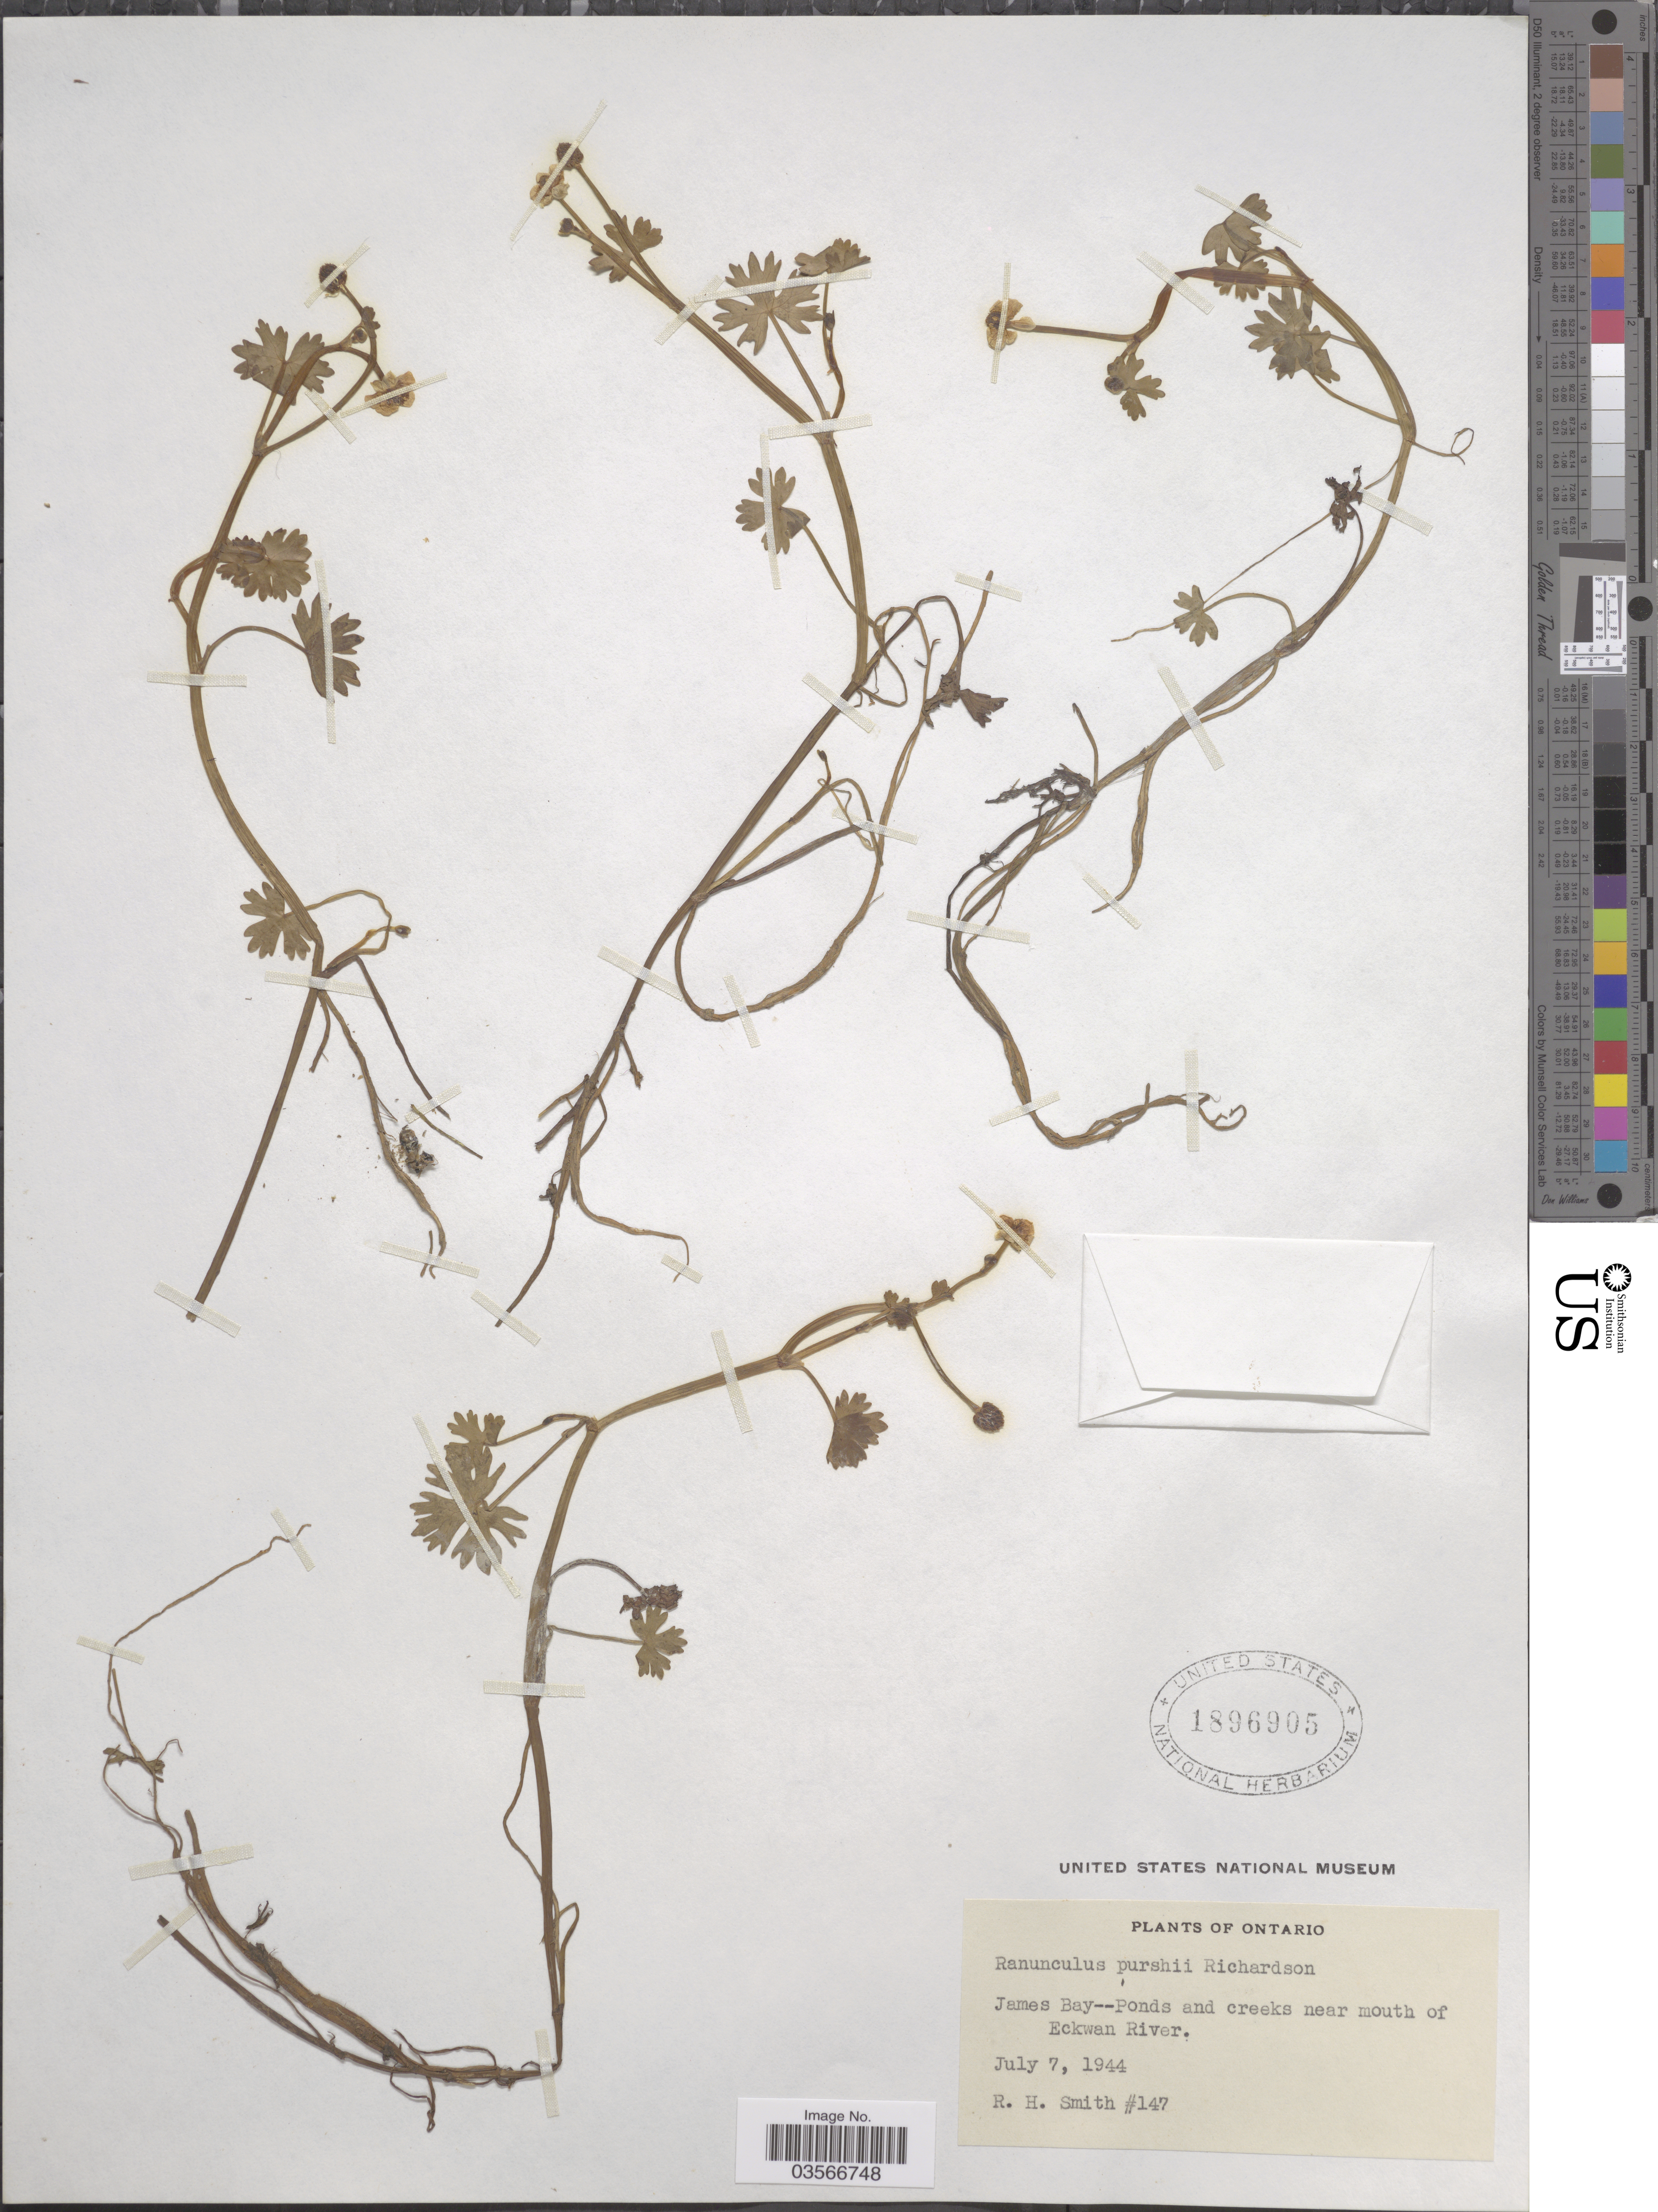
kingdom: Plantae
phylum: Tracheophyta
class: Magnoliopsida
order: Ranunculales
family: Ranunculaceae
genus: Ranunculus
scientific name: Ranunculus gmelinii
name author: DC.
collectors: R. H. Smith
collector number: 147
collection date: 1944-07-07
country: Canada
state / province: Ontario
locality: James Bay--Ponds and creeks near mouth of Eckwan River.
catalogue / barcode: US 1896905